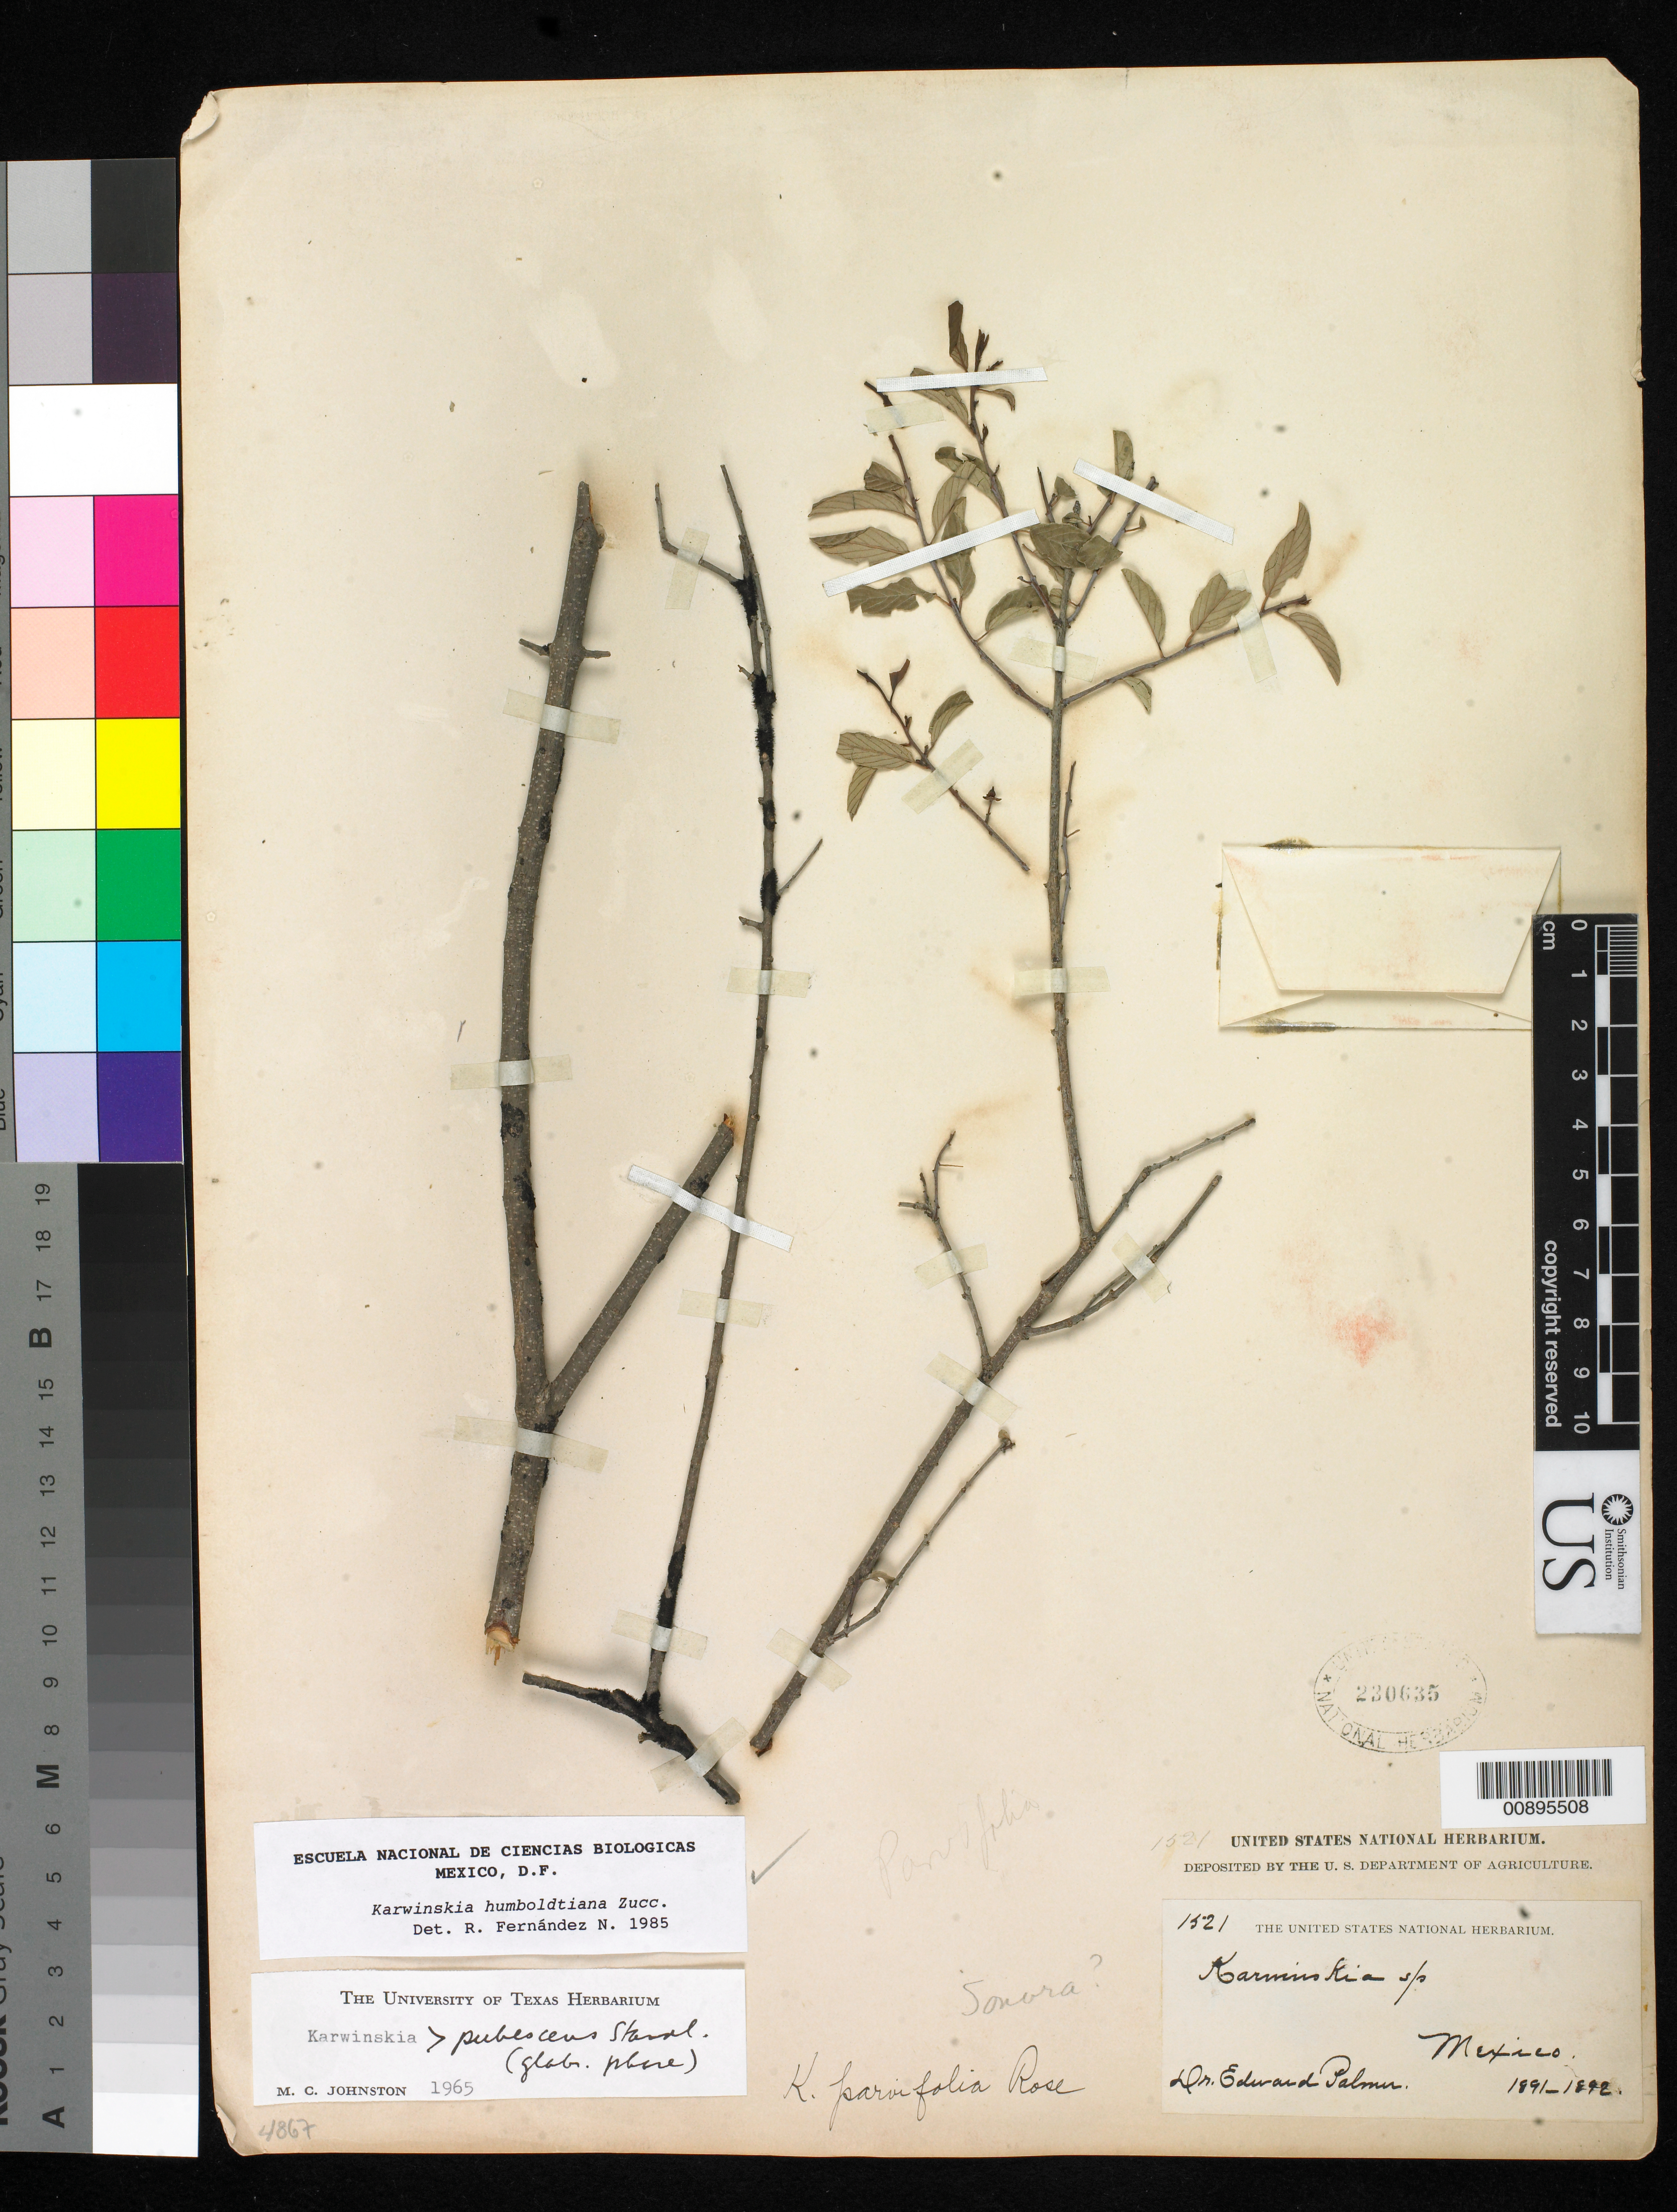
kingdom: Plantae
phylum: Tracheophyta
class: Magnoliopsida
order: Rosales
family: Rhamnaceae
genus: Karwinskia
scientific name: Karwinskia humboldtiana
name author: (Schult.) Zucc.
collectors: E. Palmer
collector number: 1521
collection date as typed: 1891 to -- --- 1892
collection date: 1891/1892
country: Mexico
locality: Mexico.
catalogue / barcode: US 230635